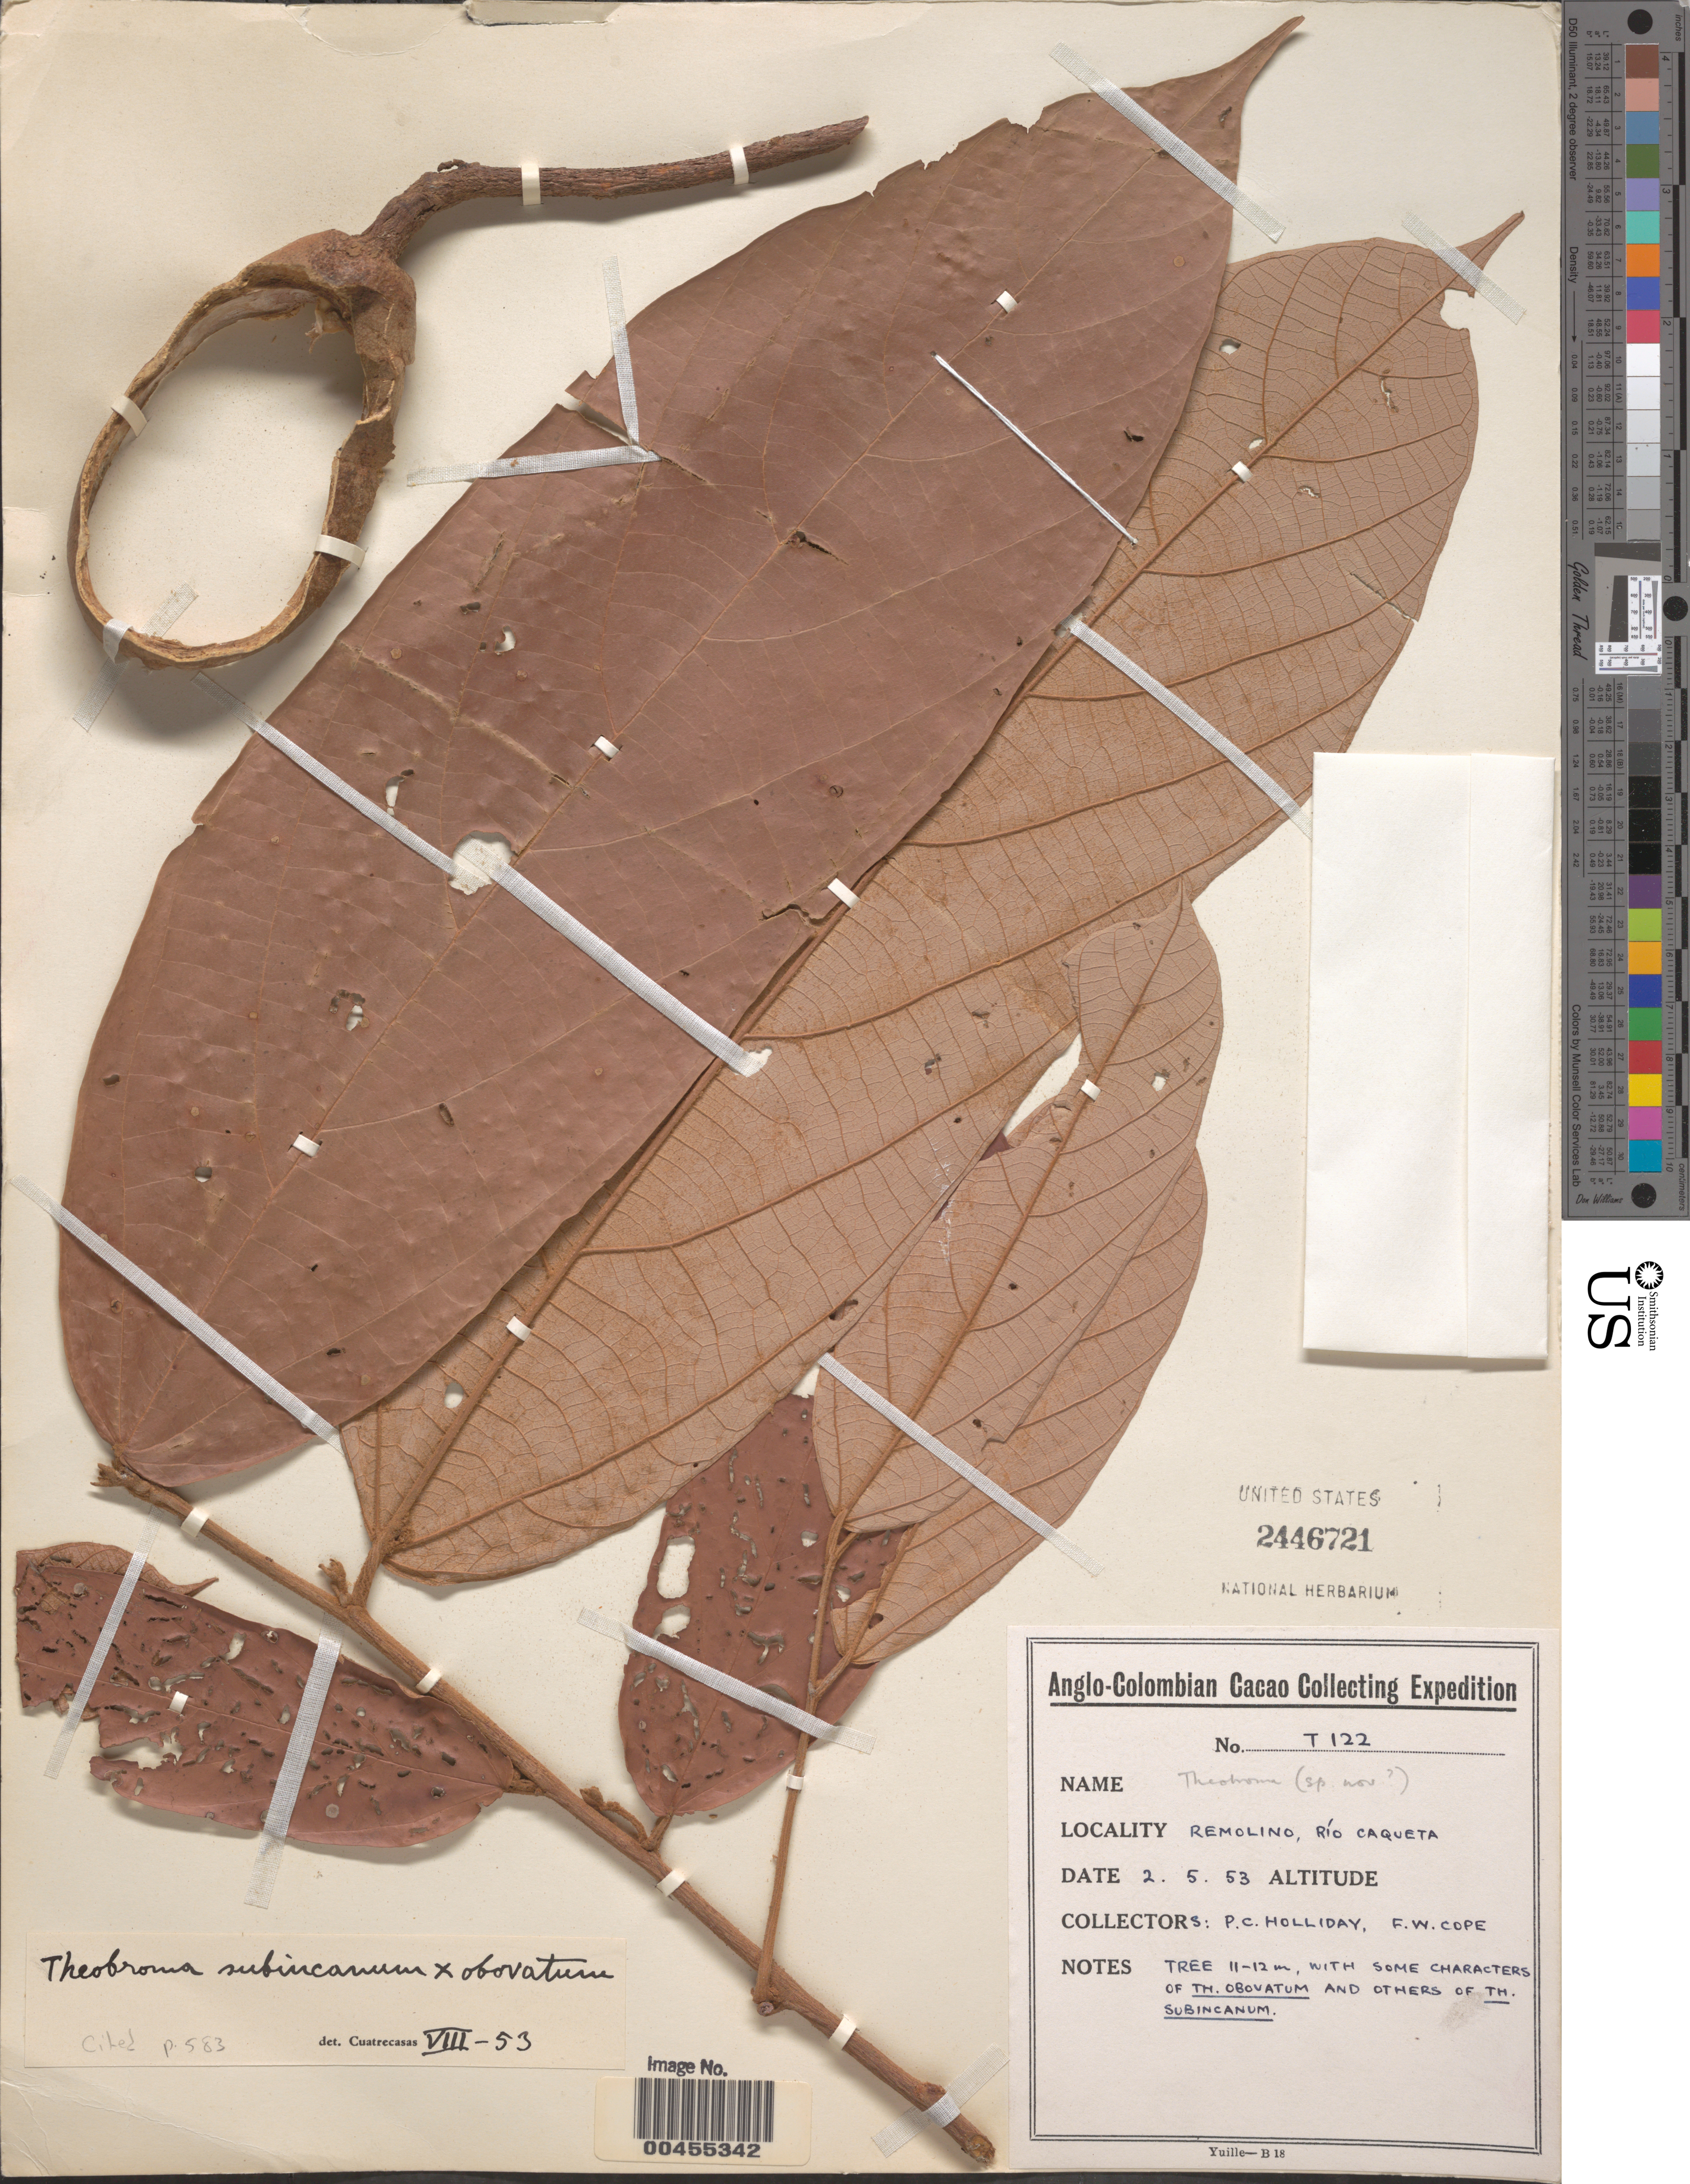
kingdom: Plantae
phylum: Tracheophyta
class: Magnoliopsida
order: Malvales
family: Malvaceae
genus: Theobroma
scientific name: Theobroma subincanum x T. obovatum Klotzsch ex Bernoulli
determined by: Dorr, Laurence J., Curator (BOT), Smithsonian Institution - National Museum of Natural History (UNITED STATES)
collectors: P. C. Holliday & F. Cope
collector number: T122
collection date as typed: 02 May 1953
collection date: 1953-05-02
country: Colombia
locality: Remolino, Río Caqueta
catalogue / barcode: US 2446721